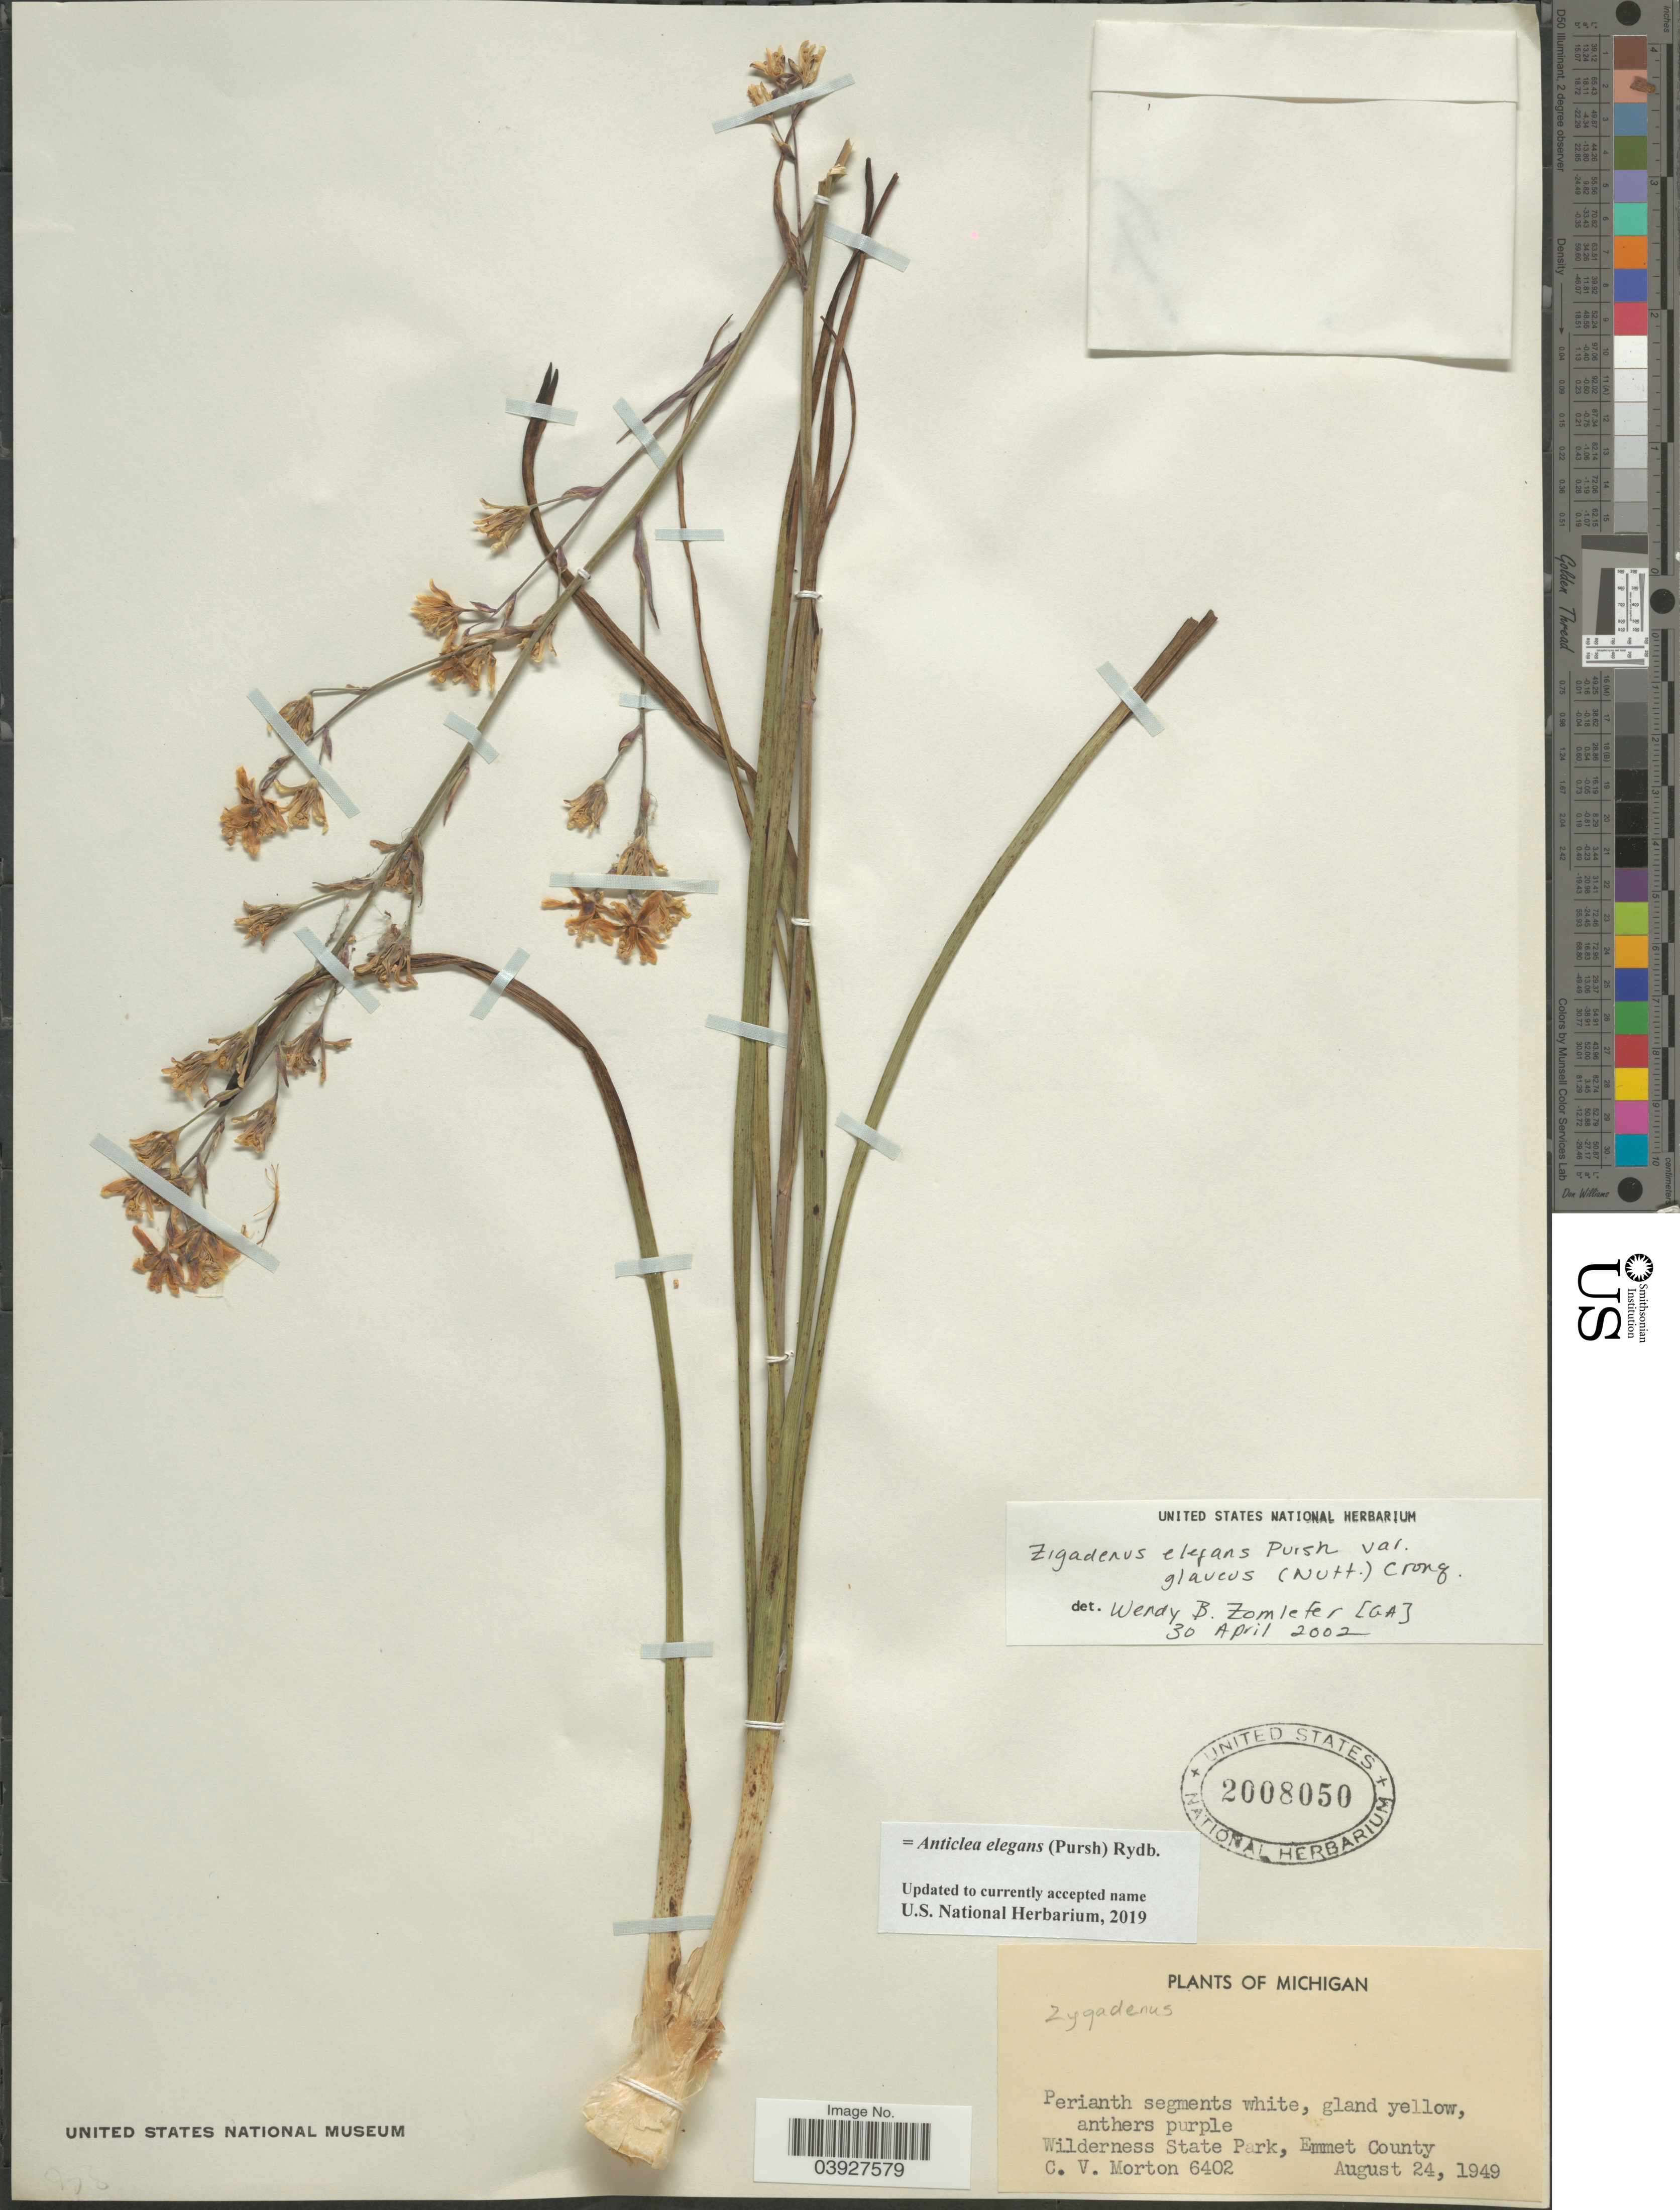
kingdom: Plantae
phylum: Tracheophyta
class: Liliopsida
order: Liliales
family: Melanthiaceae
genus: Anticlea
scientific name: Anticlea elegans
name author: (Pursh) Rydb.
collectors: C. V. Morton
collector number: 6402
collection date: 1949-08-24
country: United States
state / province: Michigan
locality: Wilderness State Park, Emmet County.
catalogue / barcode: US 2008050